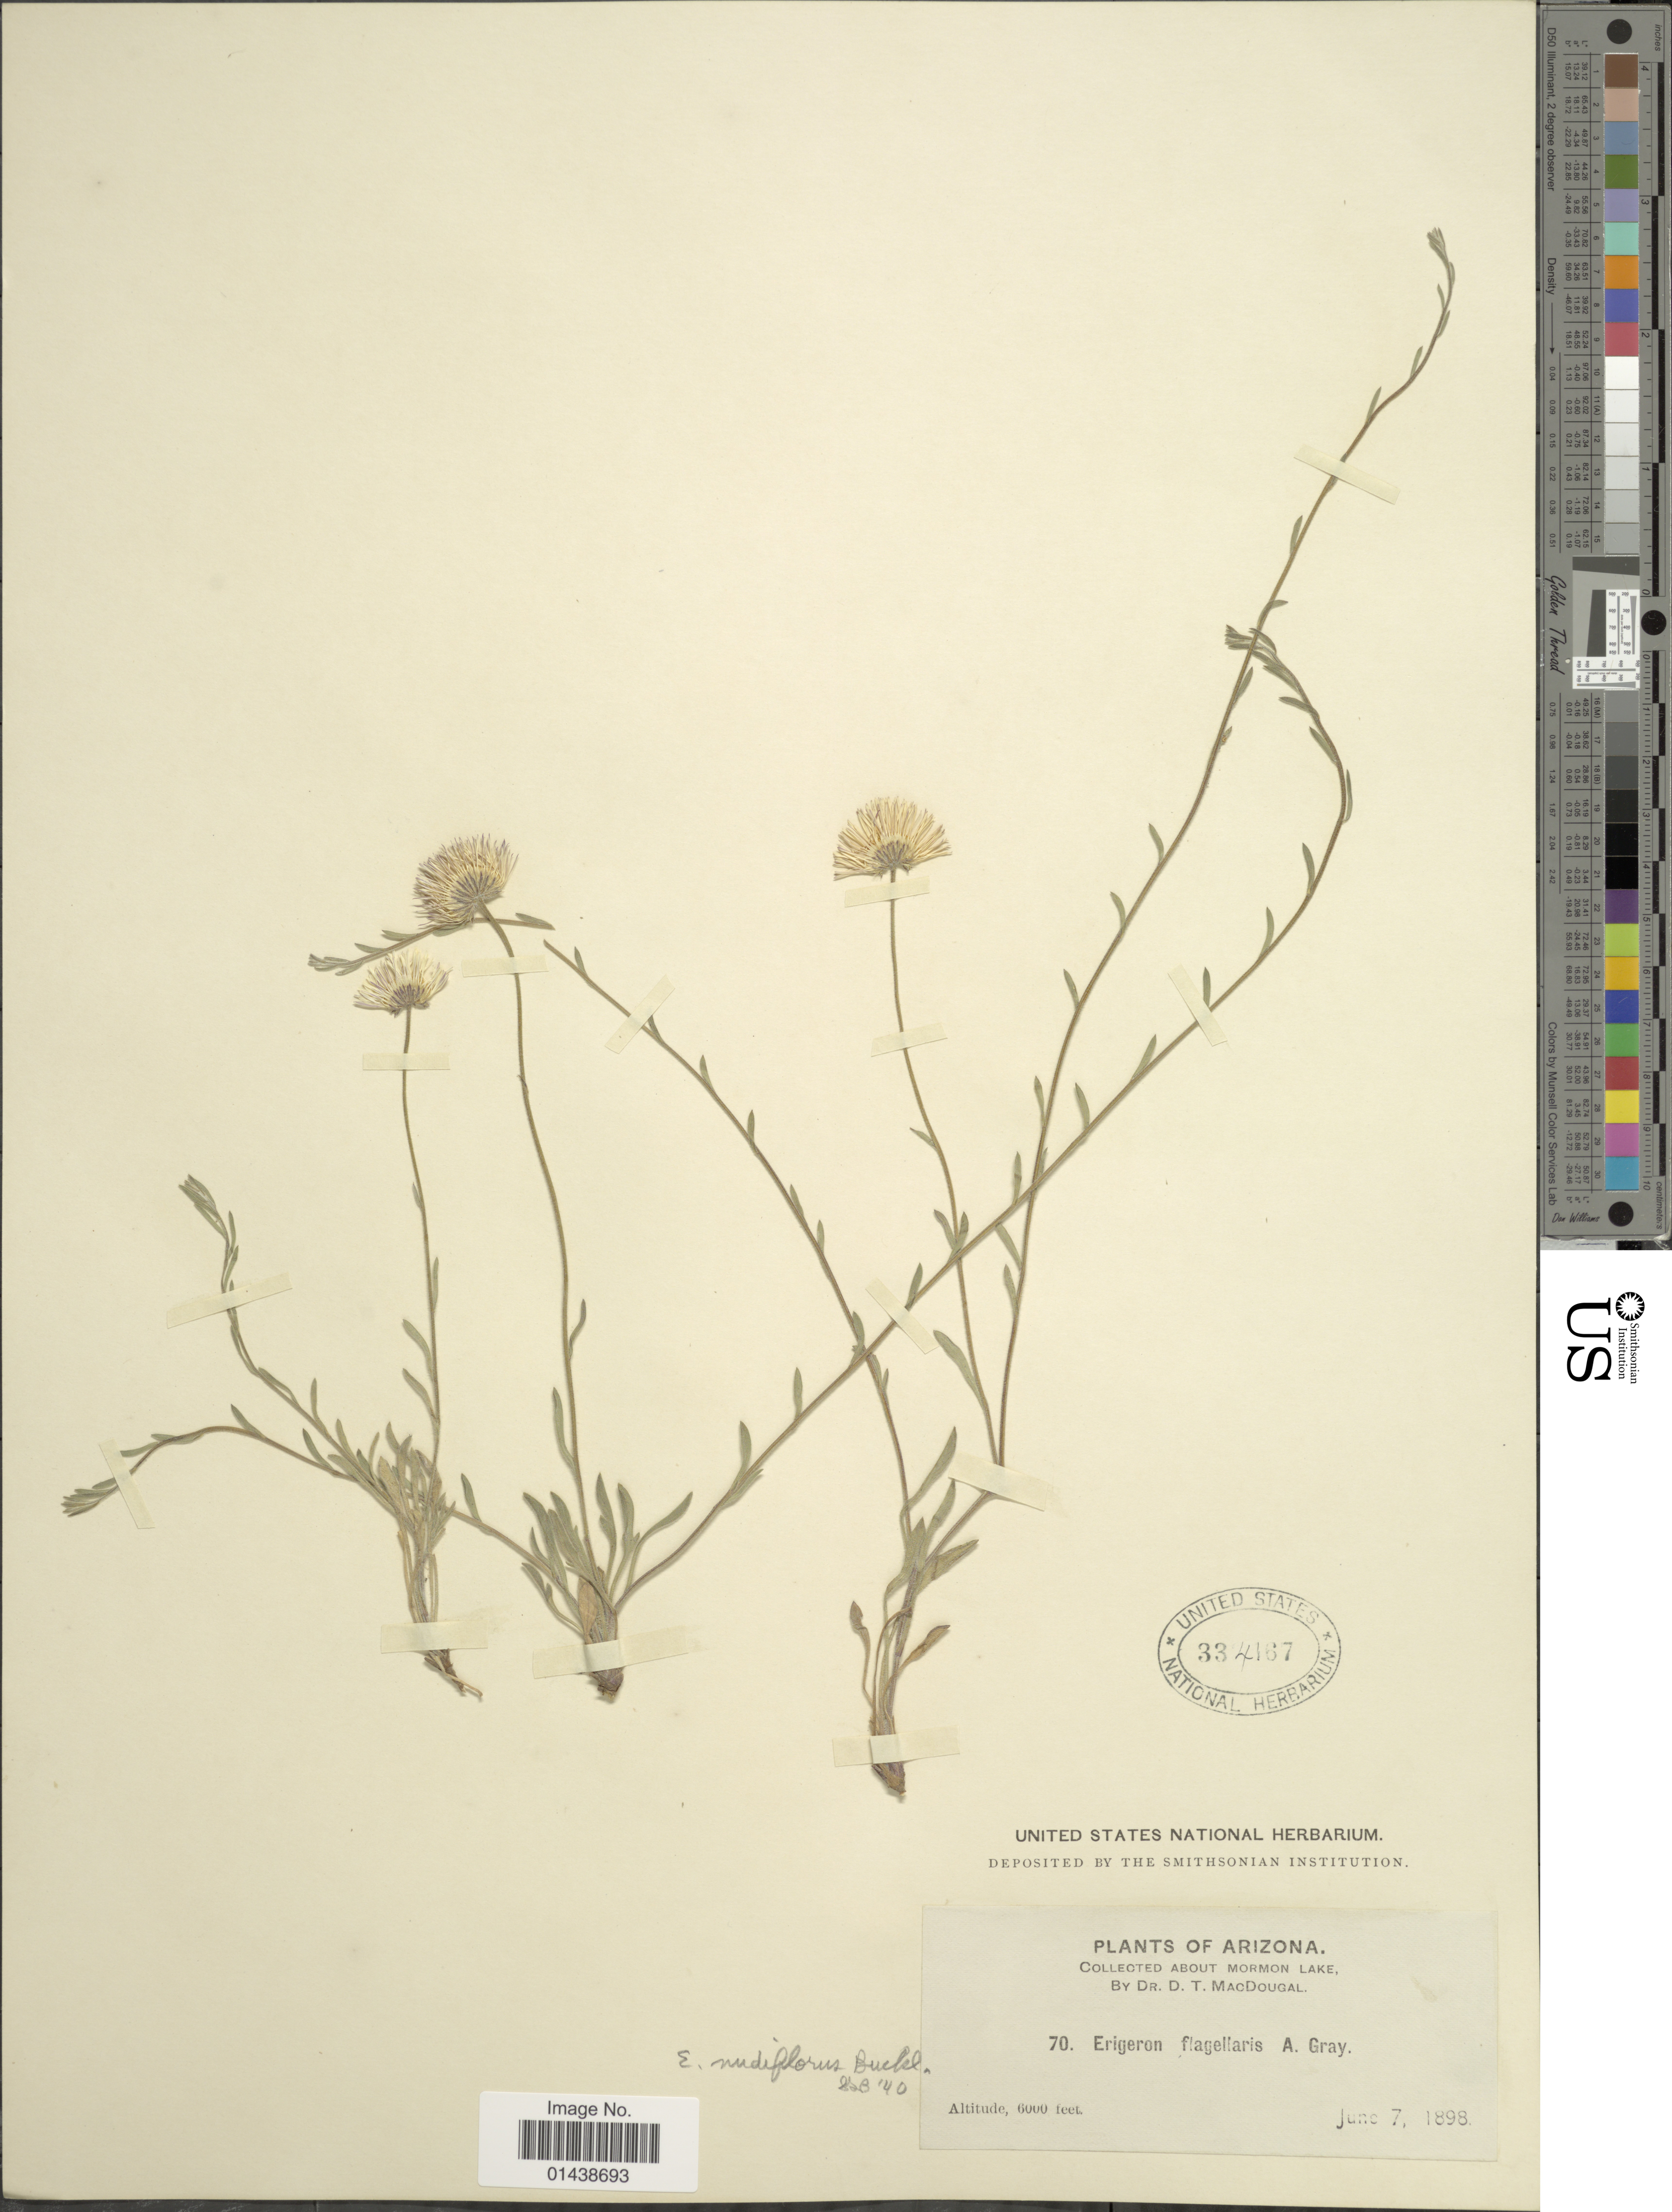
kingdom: Plantae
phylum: Tracheophyta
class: Magnoliopsida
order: Asterales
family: Asteraceae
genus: Erigeron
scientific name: Erigeron nudiflorus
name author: Buckley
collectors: D. T. MacDougal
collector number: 70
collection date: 1898-06-07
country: United States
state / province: Arizona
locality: Mormon Lake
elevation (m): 1829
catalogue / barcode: US 334167